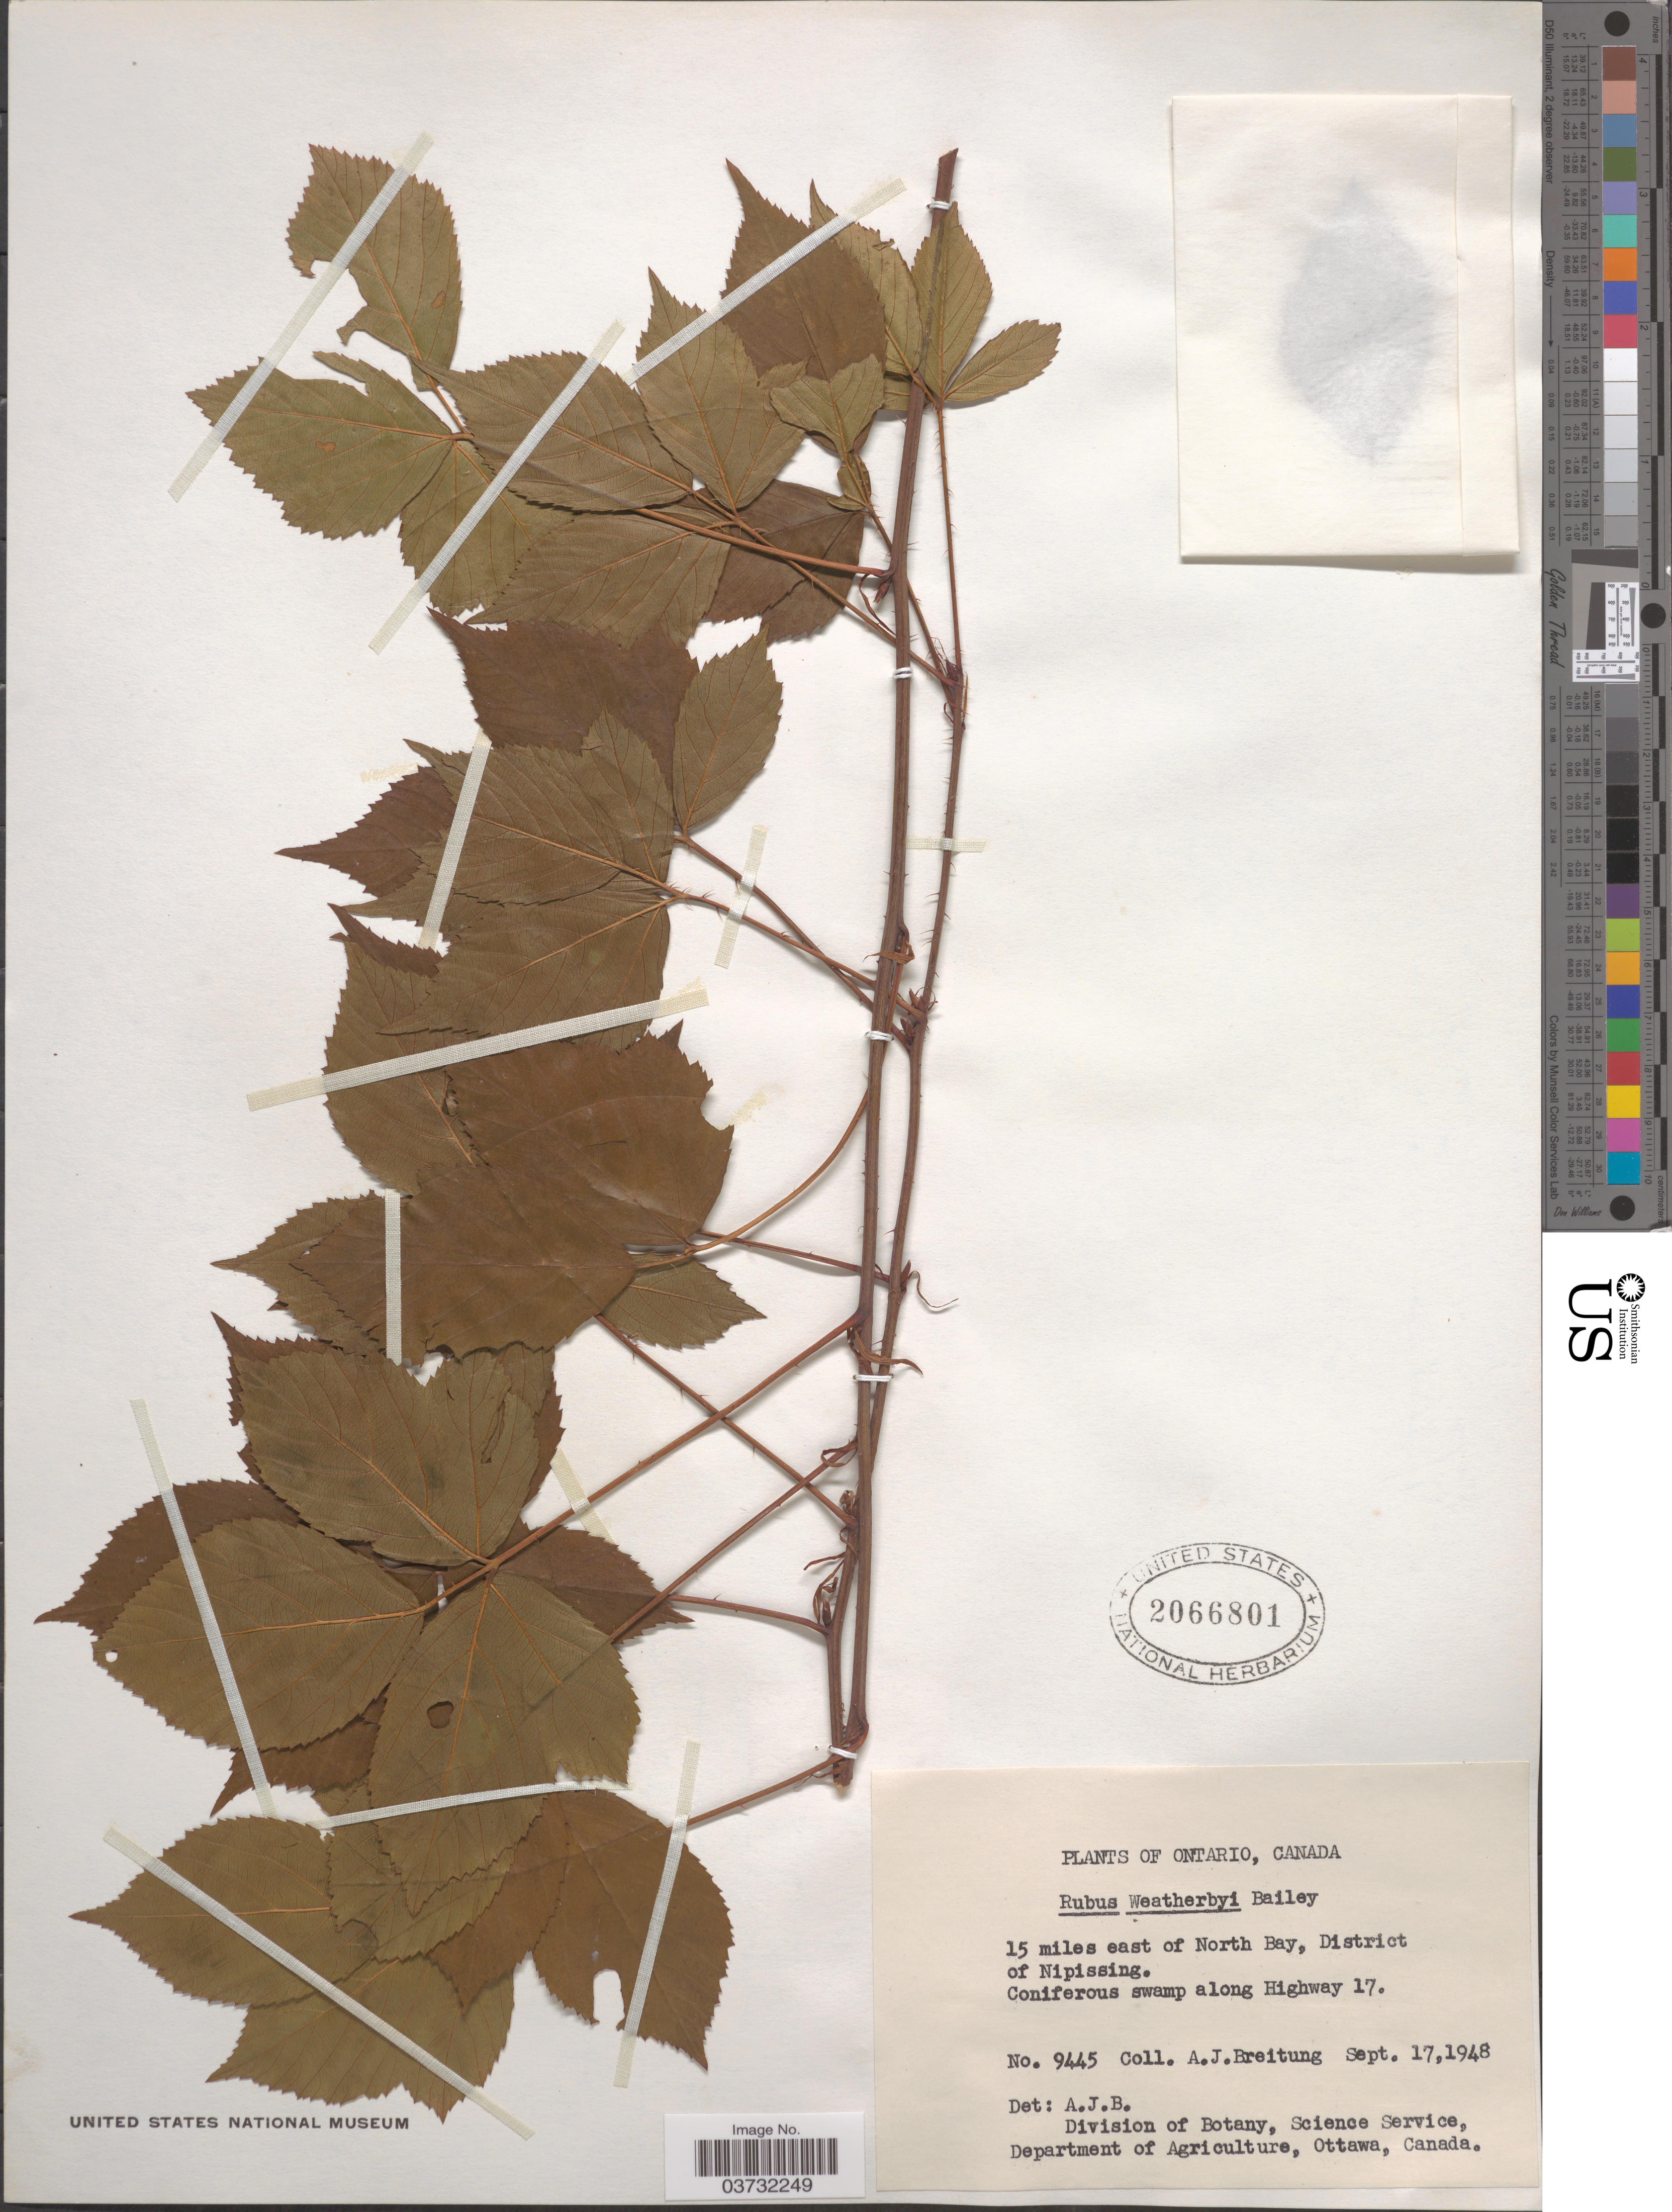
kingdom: Plantae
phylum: Tracheophyta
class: Magnoliopsida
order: Rosales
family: Rosaceae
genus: Rubus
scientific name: Rubus tardatus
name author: Blanch.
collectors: A. Breitung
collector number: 9445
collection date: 1948-09-17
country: Canada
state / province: Ontario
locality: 15 miles east of North Bay, District of Nipissing. Coniferous swamp along Highway 17.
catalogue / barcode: US 2066801